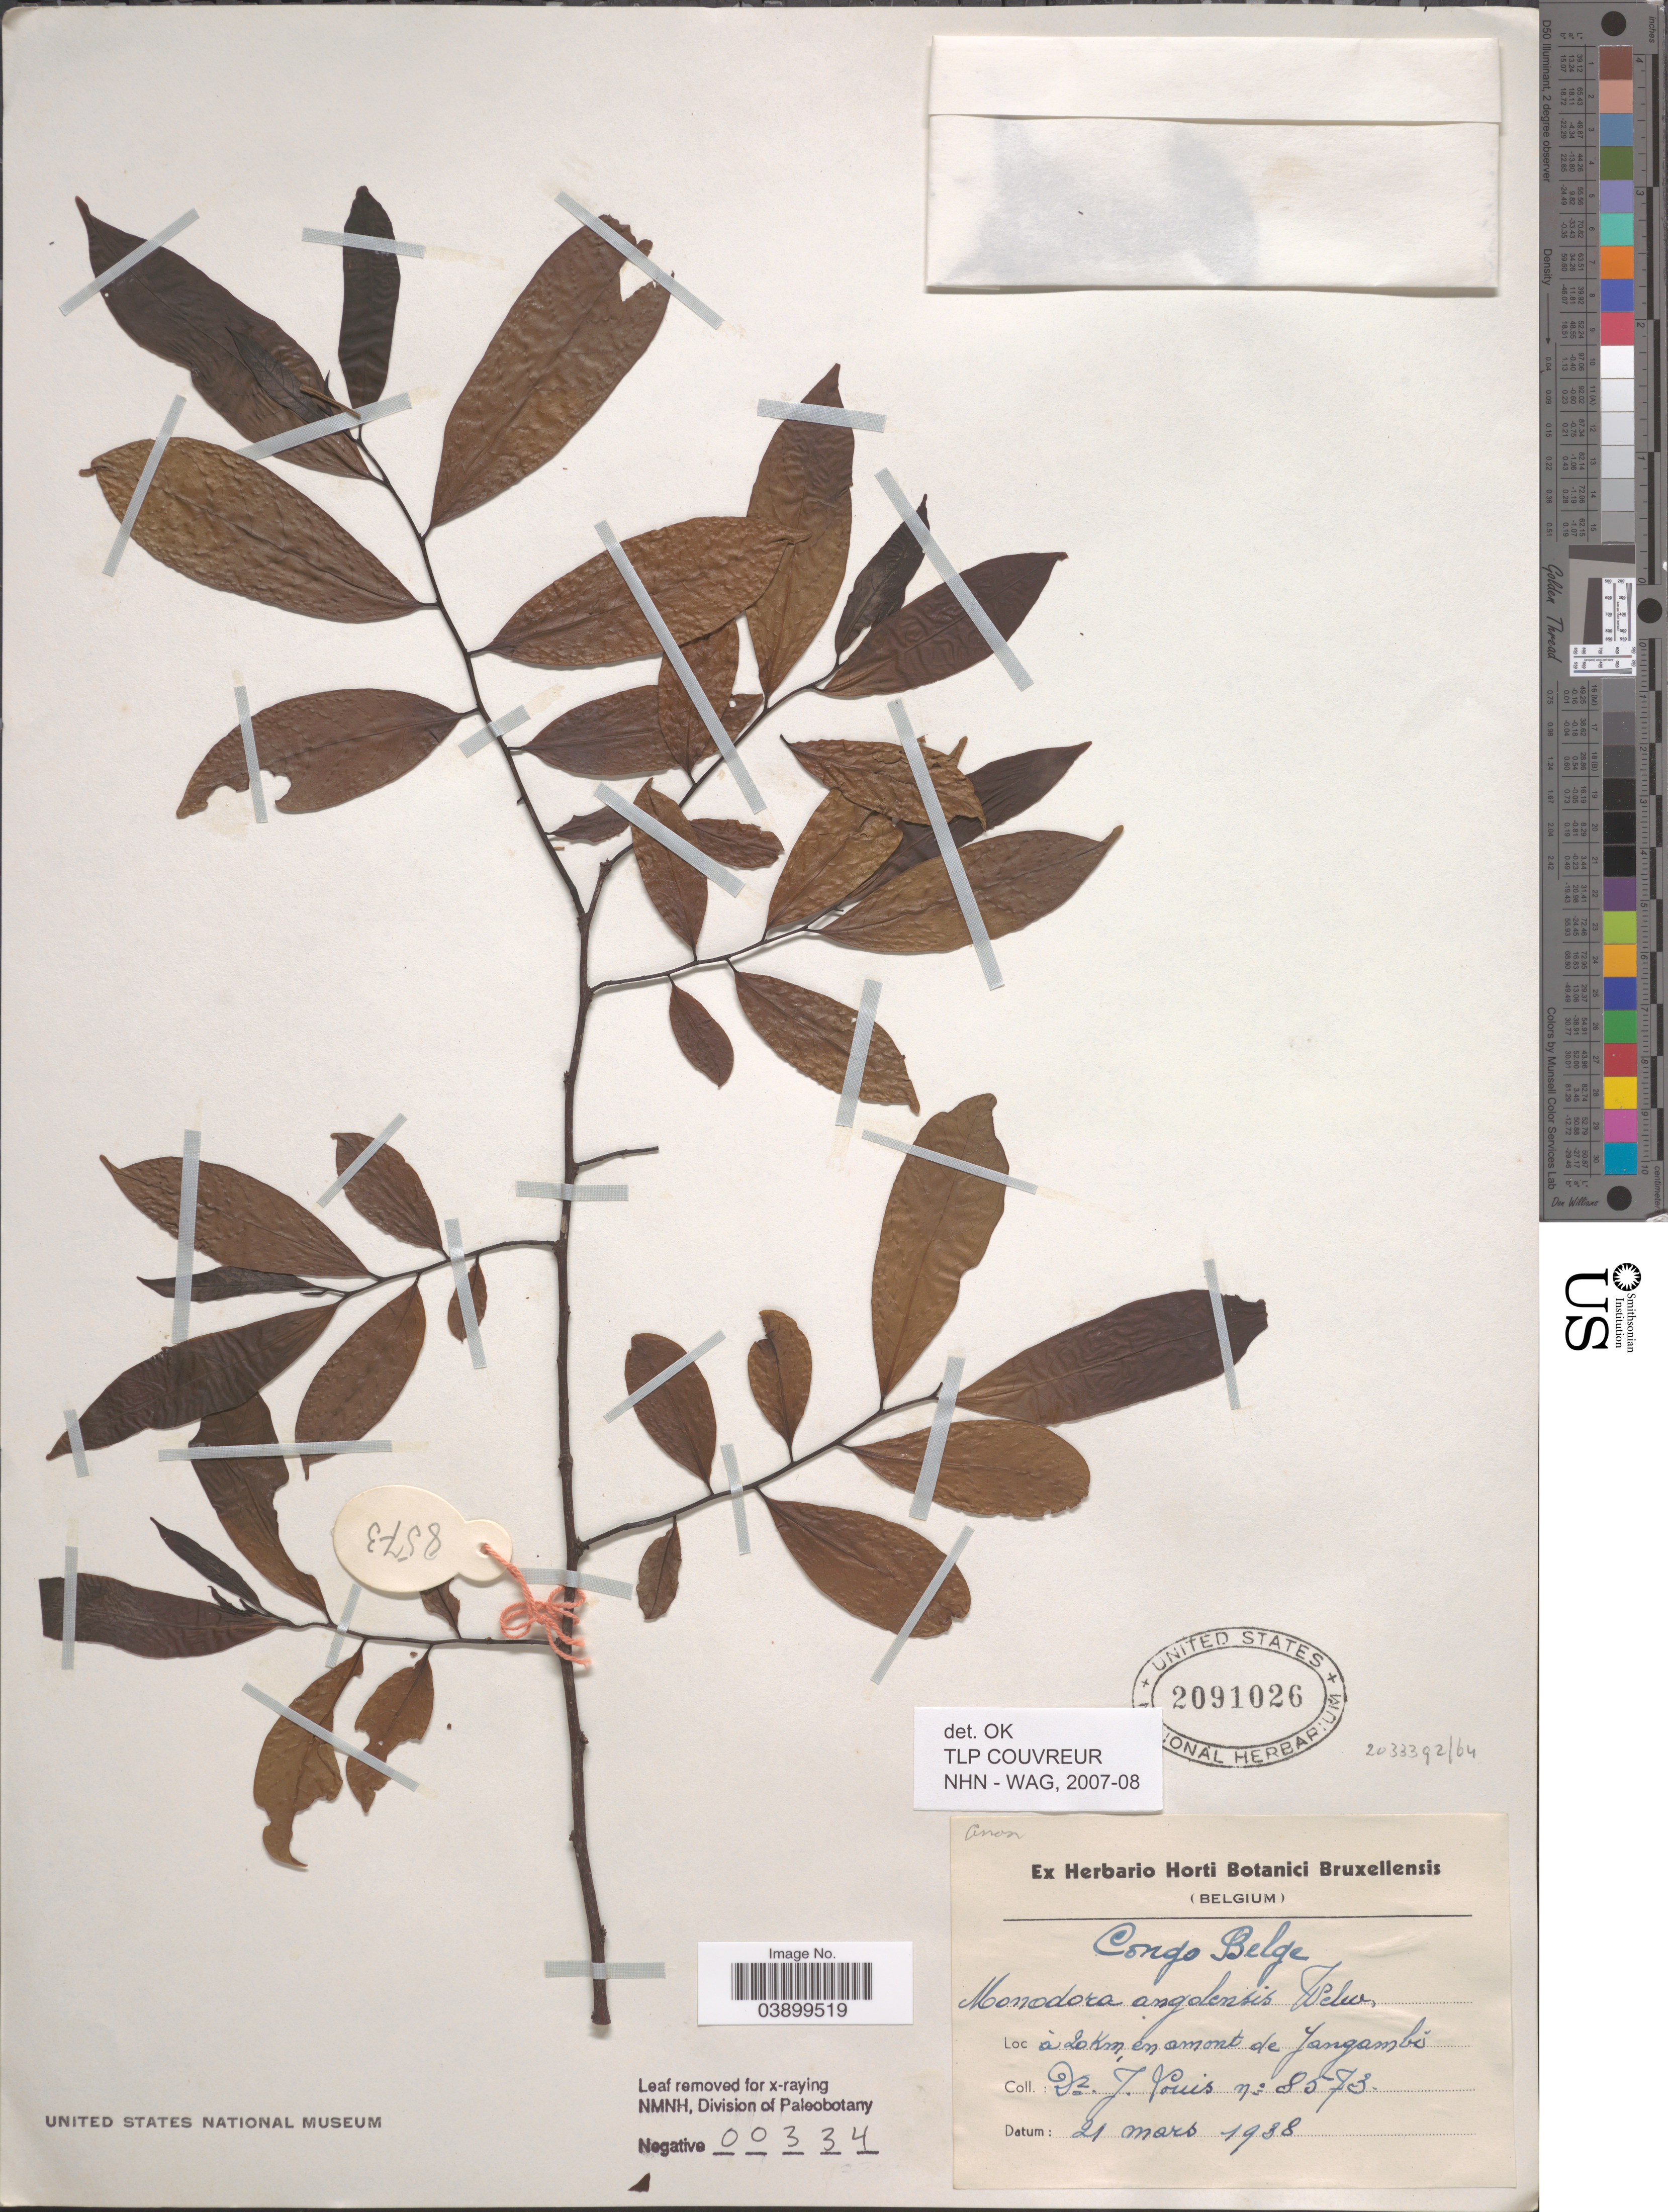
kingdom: Plantae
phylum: Tracheophyta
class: Magnoliopsida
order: Magnoliales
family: Annonaceae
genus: Monodora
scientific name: Monodora angolensis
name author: Welw.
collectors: J. Louis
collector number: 8573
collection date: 1938-03-21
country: Congo, Democratic Republic of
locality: Congo Belge. à 20 km en amont de Yangambi.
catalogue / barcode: US 2091026